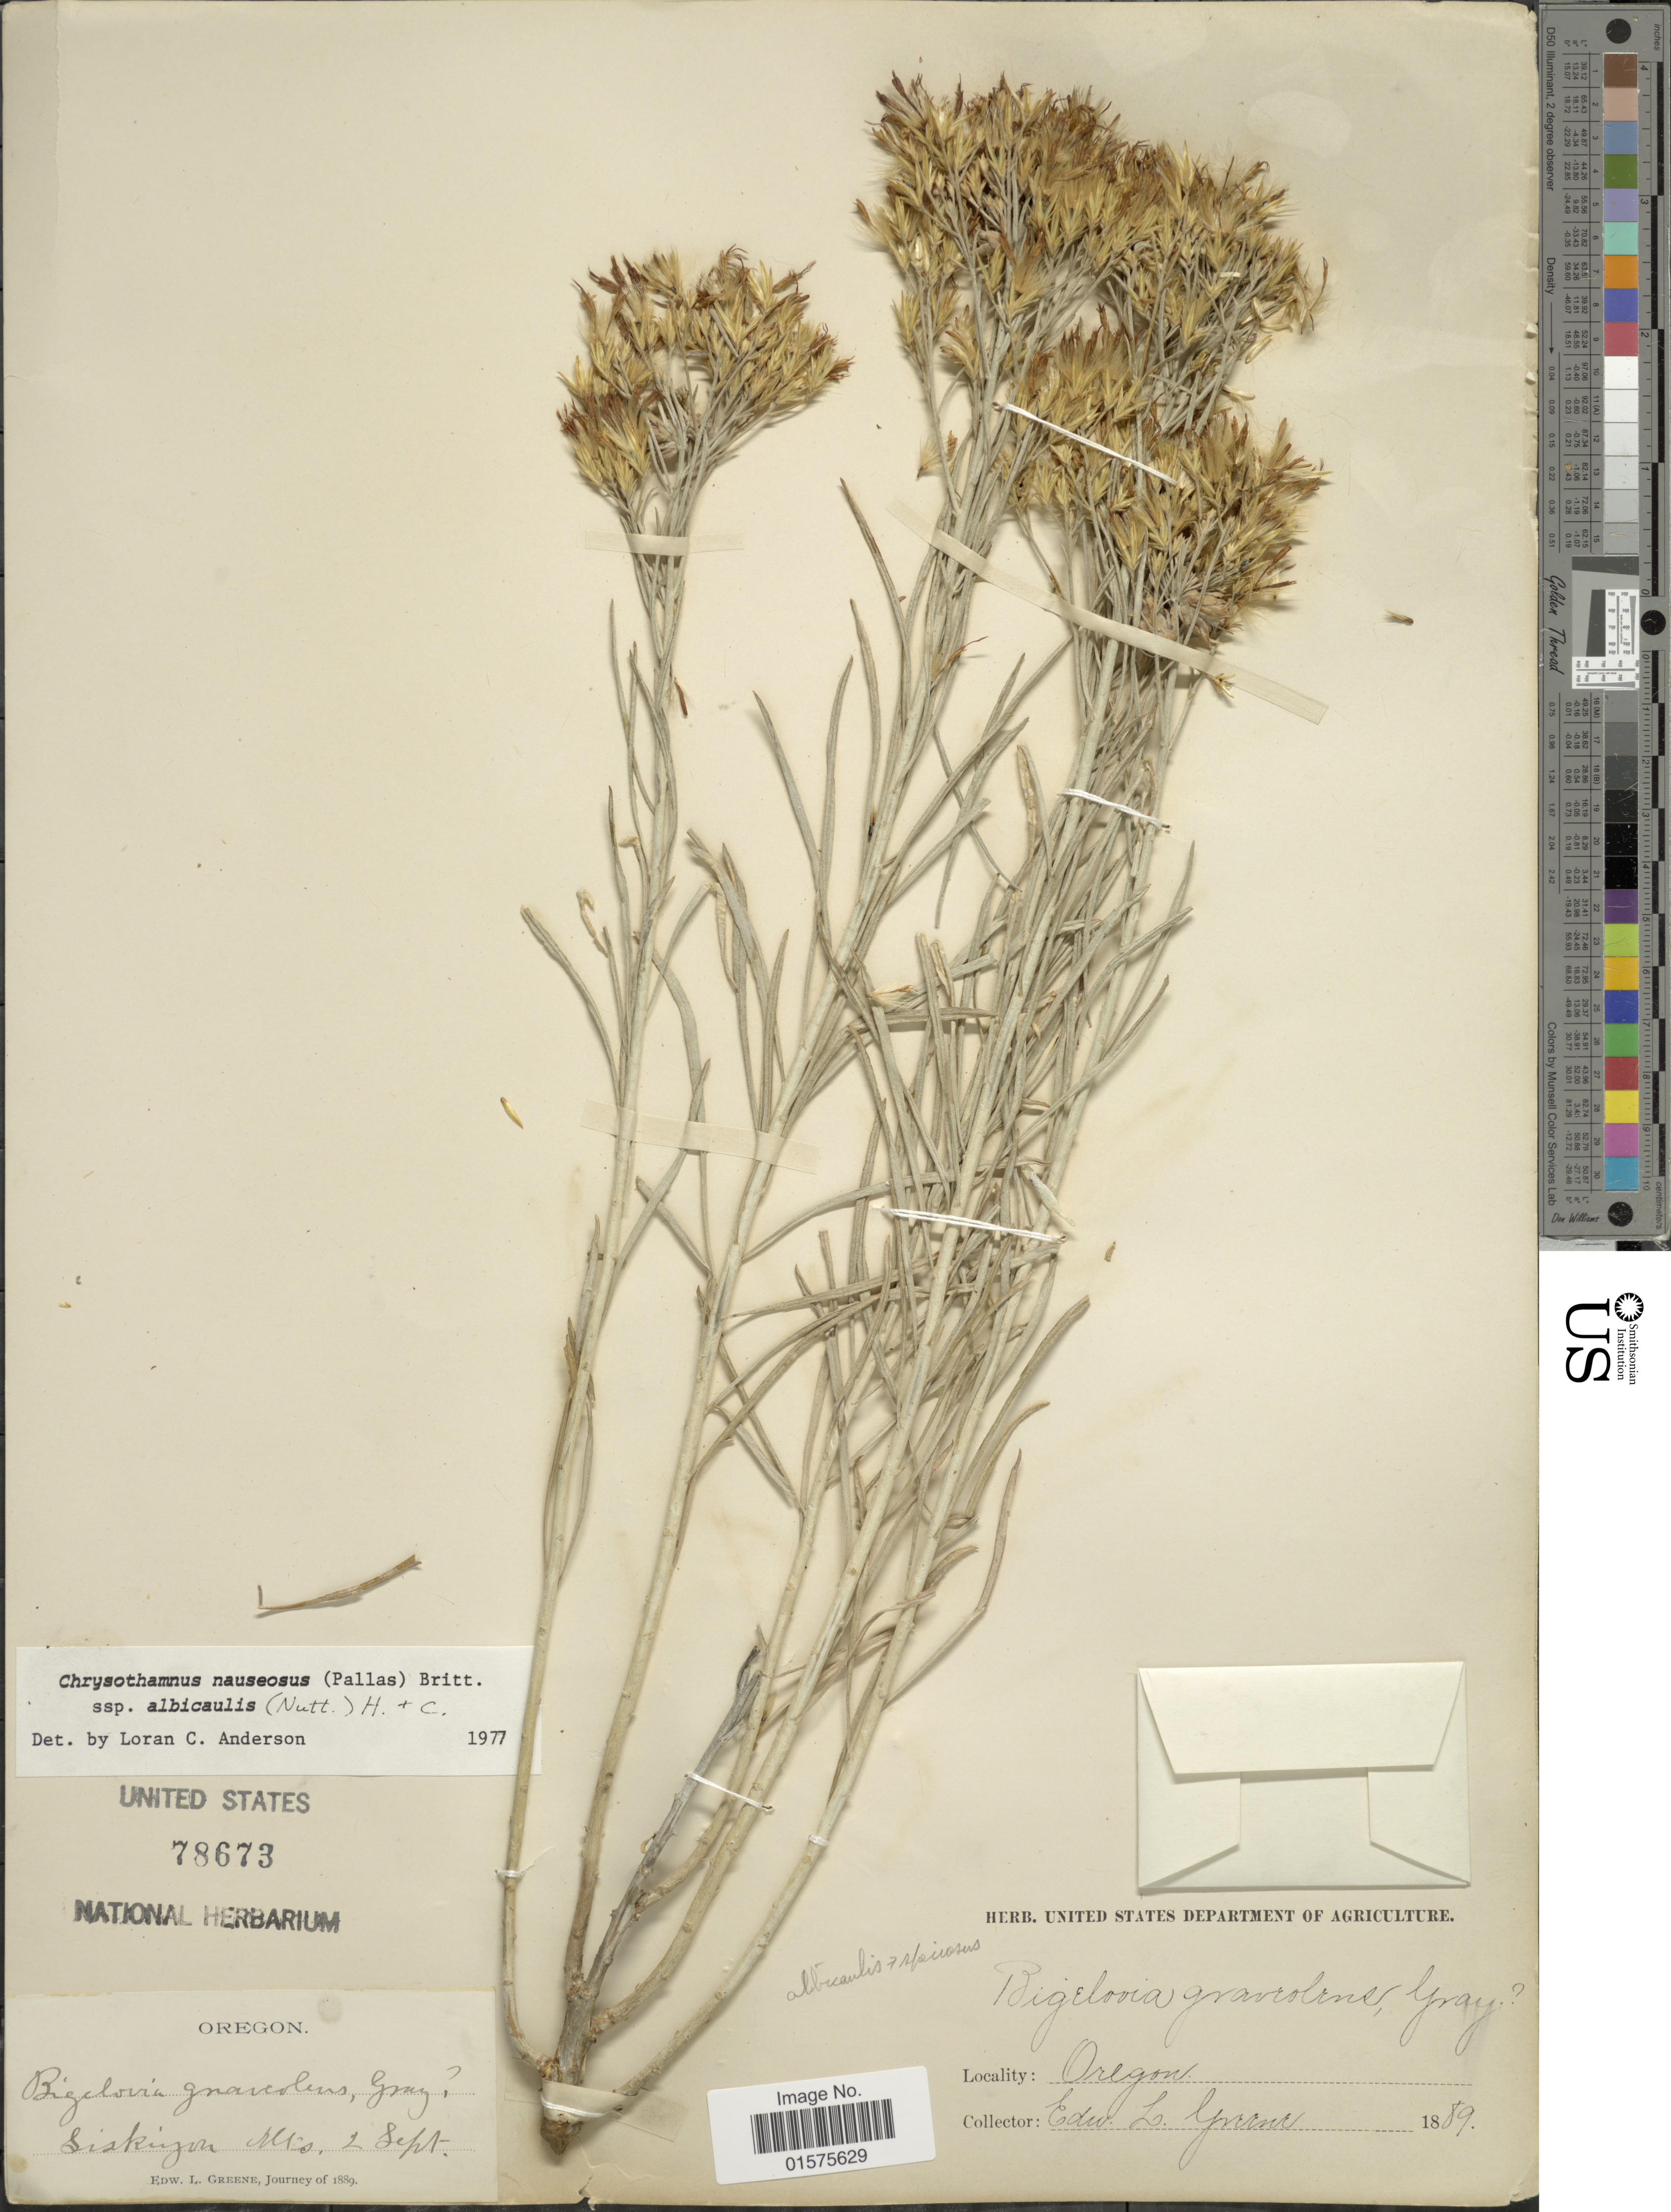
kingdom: Plantae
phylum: Tracheophyta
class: Magnoliopsida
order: Asterales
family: Asteraceae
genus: Ericameria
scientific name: Ericameria nauseosa var. speciosa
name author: (Nutt.) G.L. Nesom & G.I. Baird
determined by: Urbatsch, Lowell E., Curator (LSU), Louisiana State University (UNITED STATES)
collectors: E. L. Greene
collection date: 1889-09-02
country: United States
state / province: Oregon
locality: Siskiyou Mts.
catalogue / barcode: US 78673